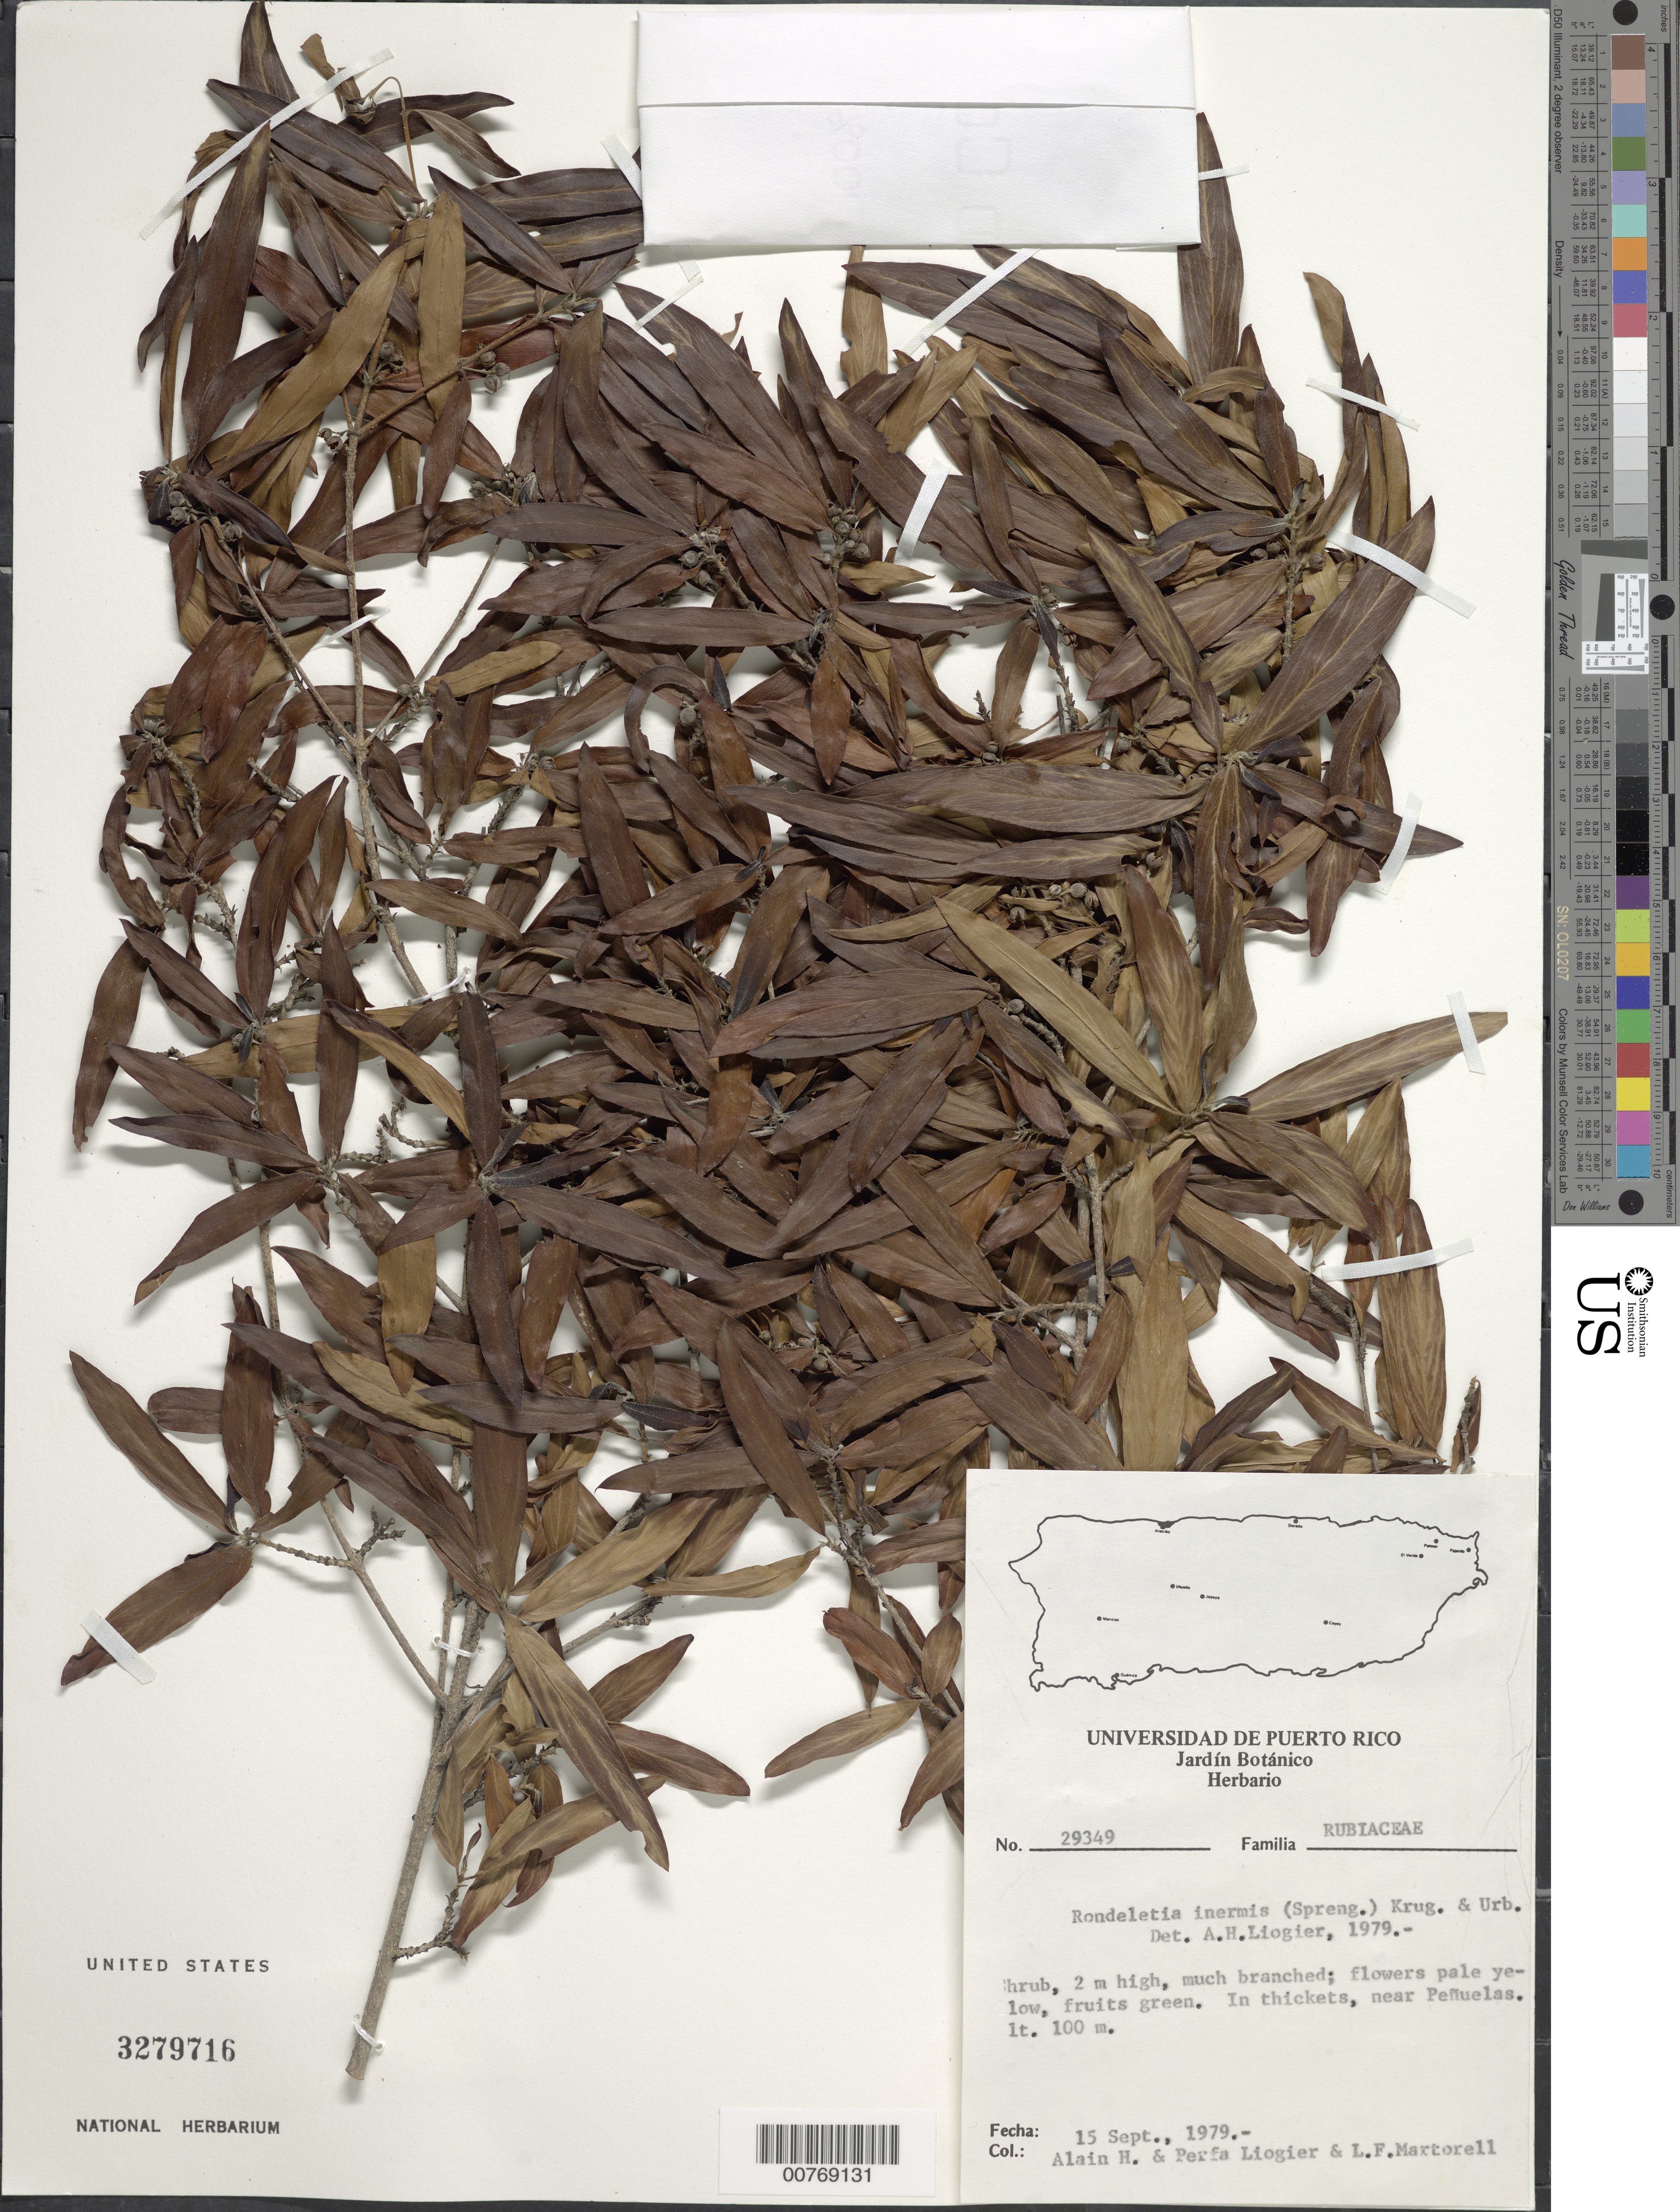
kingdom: Plantae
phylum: Tracheophyta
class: Magnoliopsida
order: Gentianales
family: Rubiaceae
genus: Rondeletia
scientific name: Rondeletia inermis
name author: (Spreng.) Krug & Urb.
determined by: Liogier, Alain H.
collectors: A. H. Liogier, M. P. Liogier & L. Martorell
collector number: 29349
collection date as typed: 15 Sep 1979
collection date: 1979-09-15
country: Puerto Rico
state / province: Peñuelas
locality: Near Peñuelas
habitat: In thickets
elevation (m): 100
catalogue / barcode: US 3279716